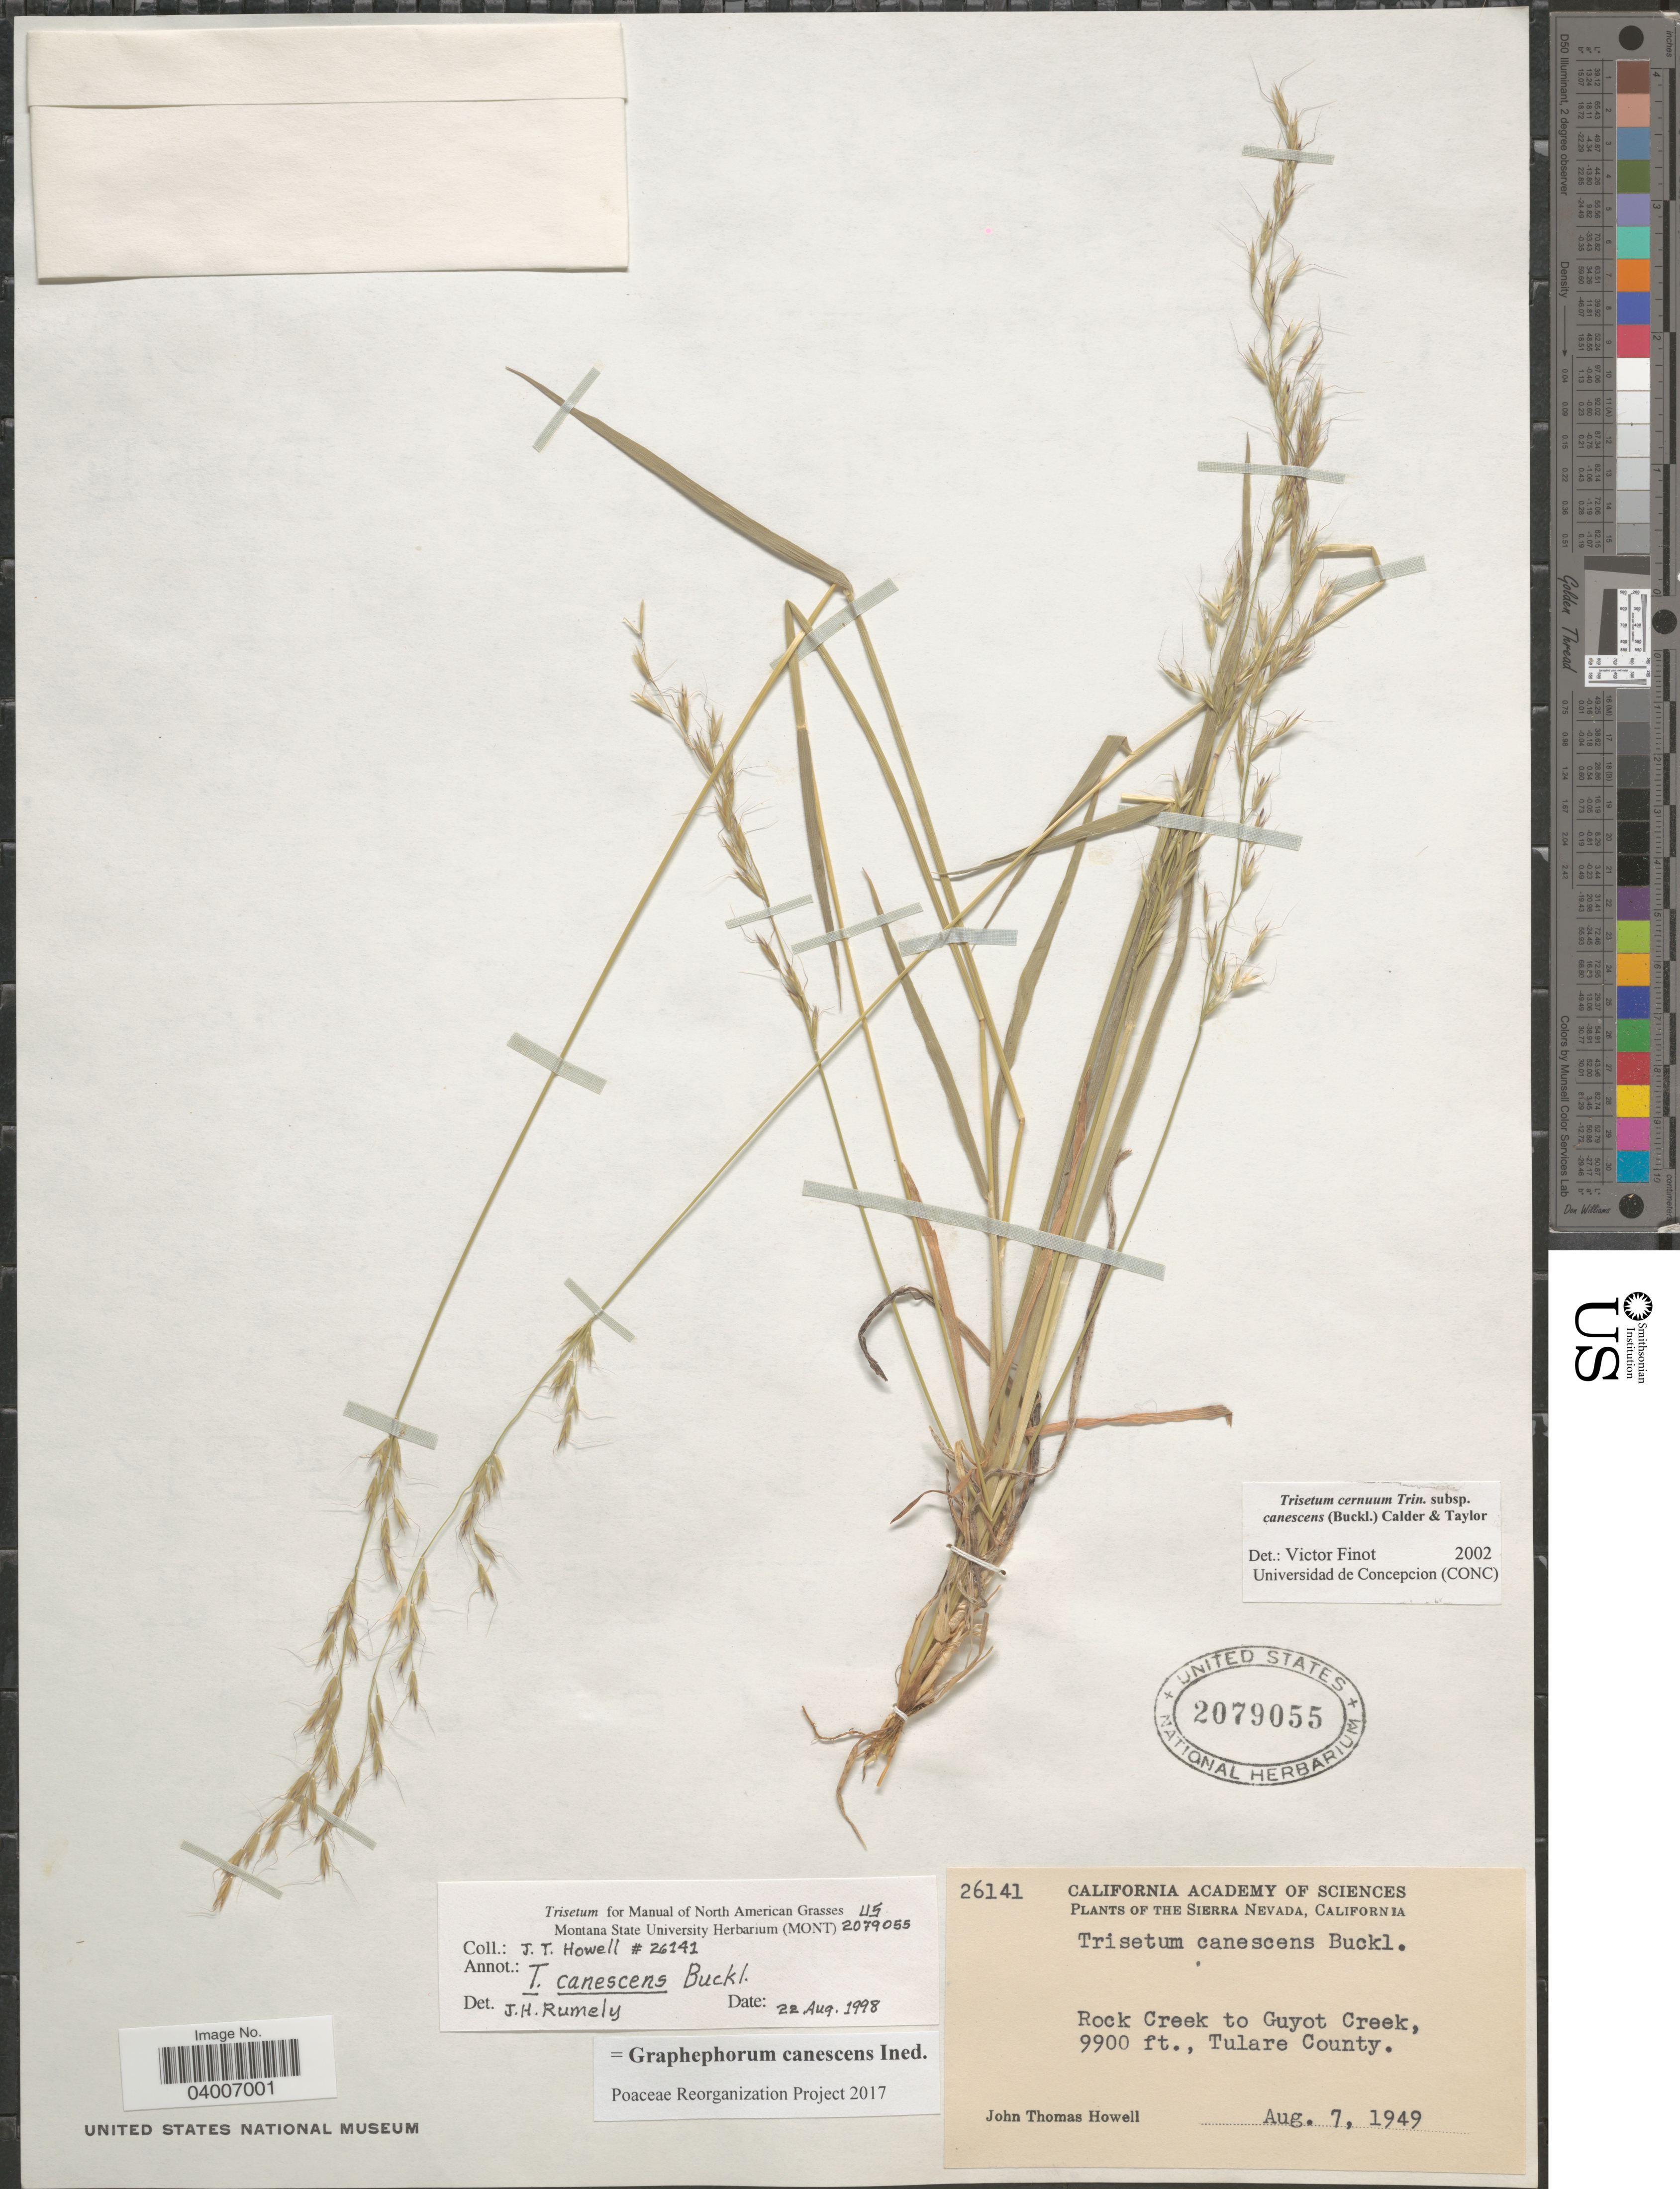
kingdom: Plantae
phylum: Tracheophyta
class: Liliopsida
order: Poales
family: Poaceae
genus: Graphephorum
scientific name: Graphephorum canescens ined.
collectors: J. T. Howell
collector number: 26141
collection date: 1949-08-07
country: United States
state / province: California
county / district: Tulare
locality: Sierra Nevada. Rock Creek to Guyot Creek, Tulare Co.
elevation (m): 3018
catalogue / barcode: US 2079055